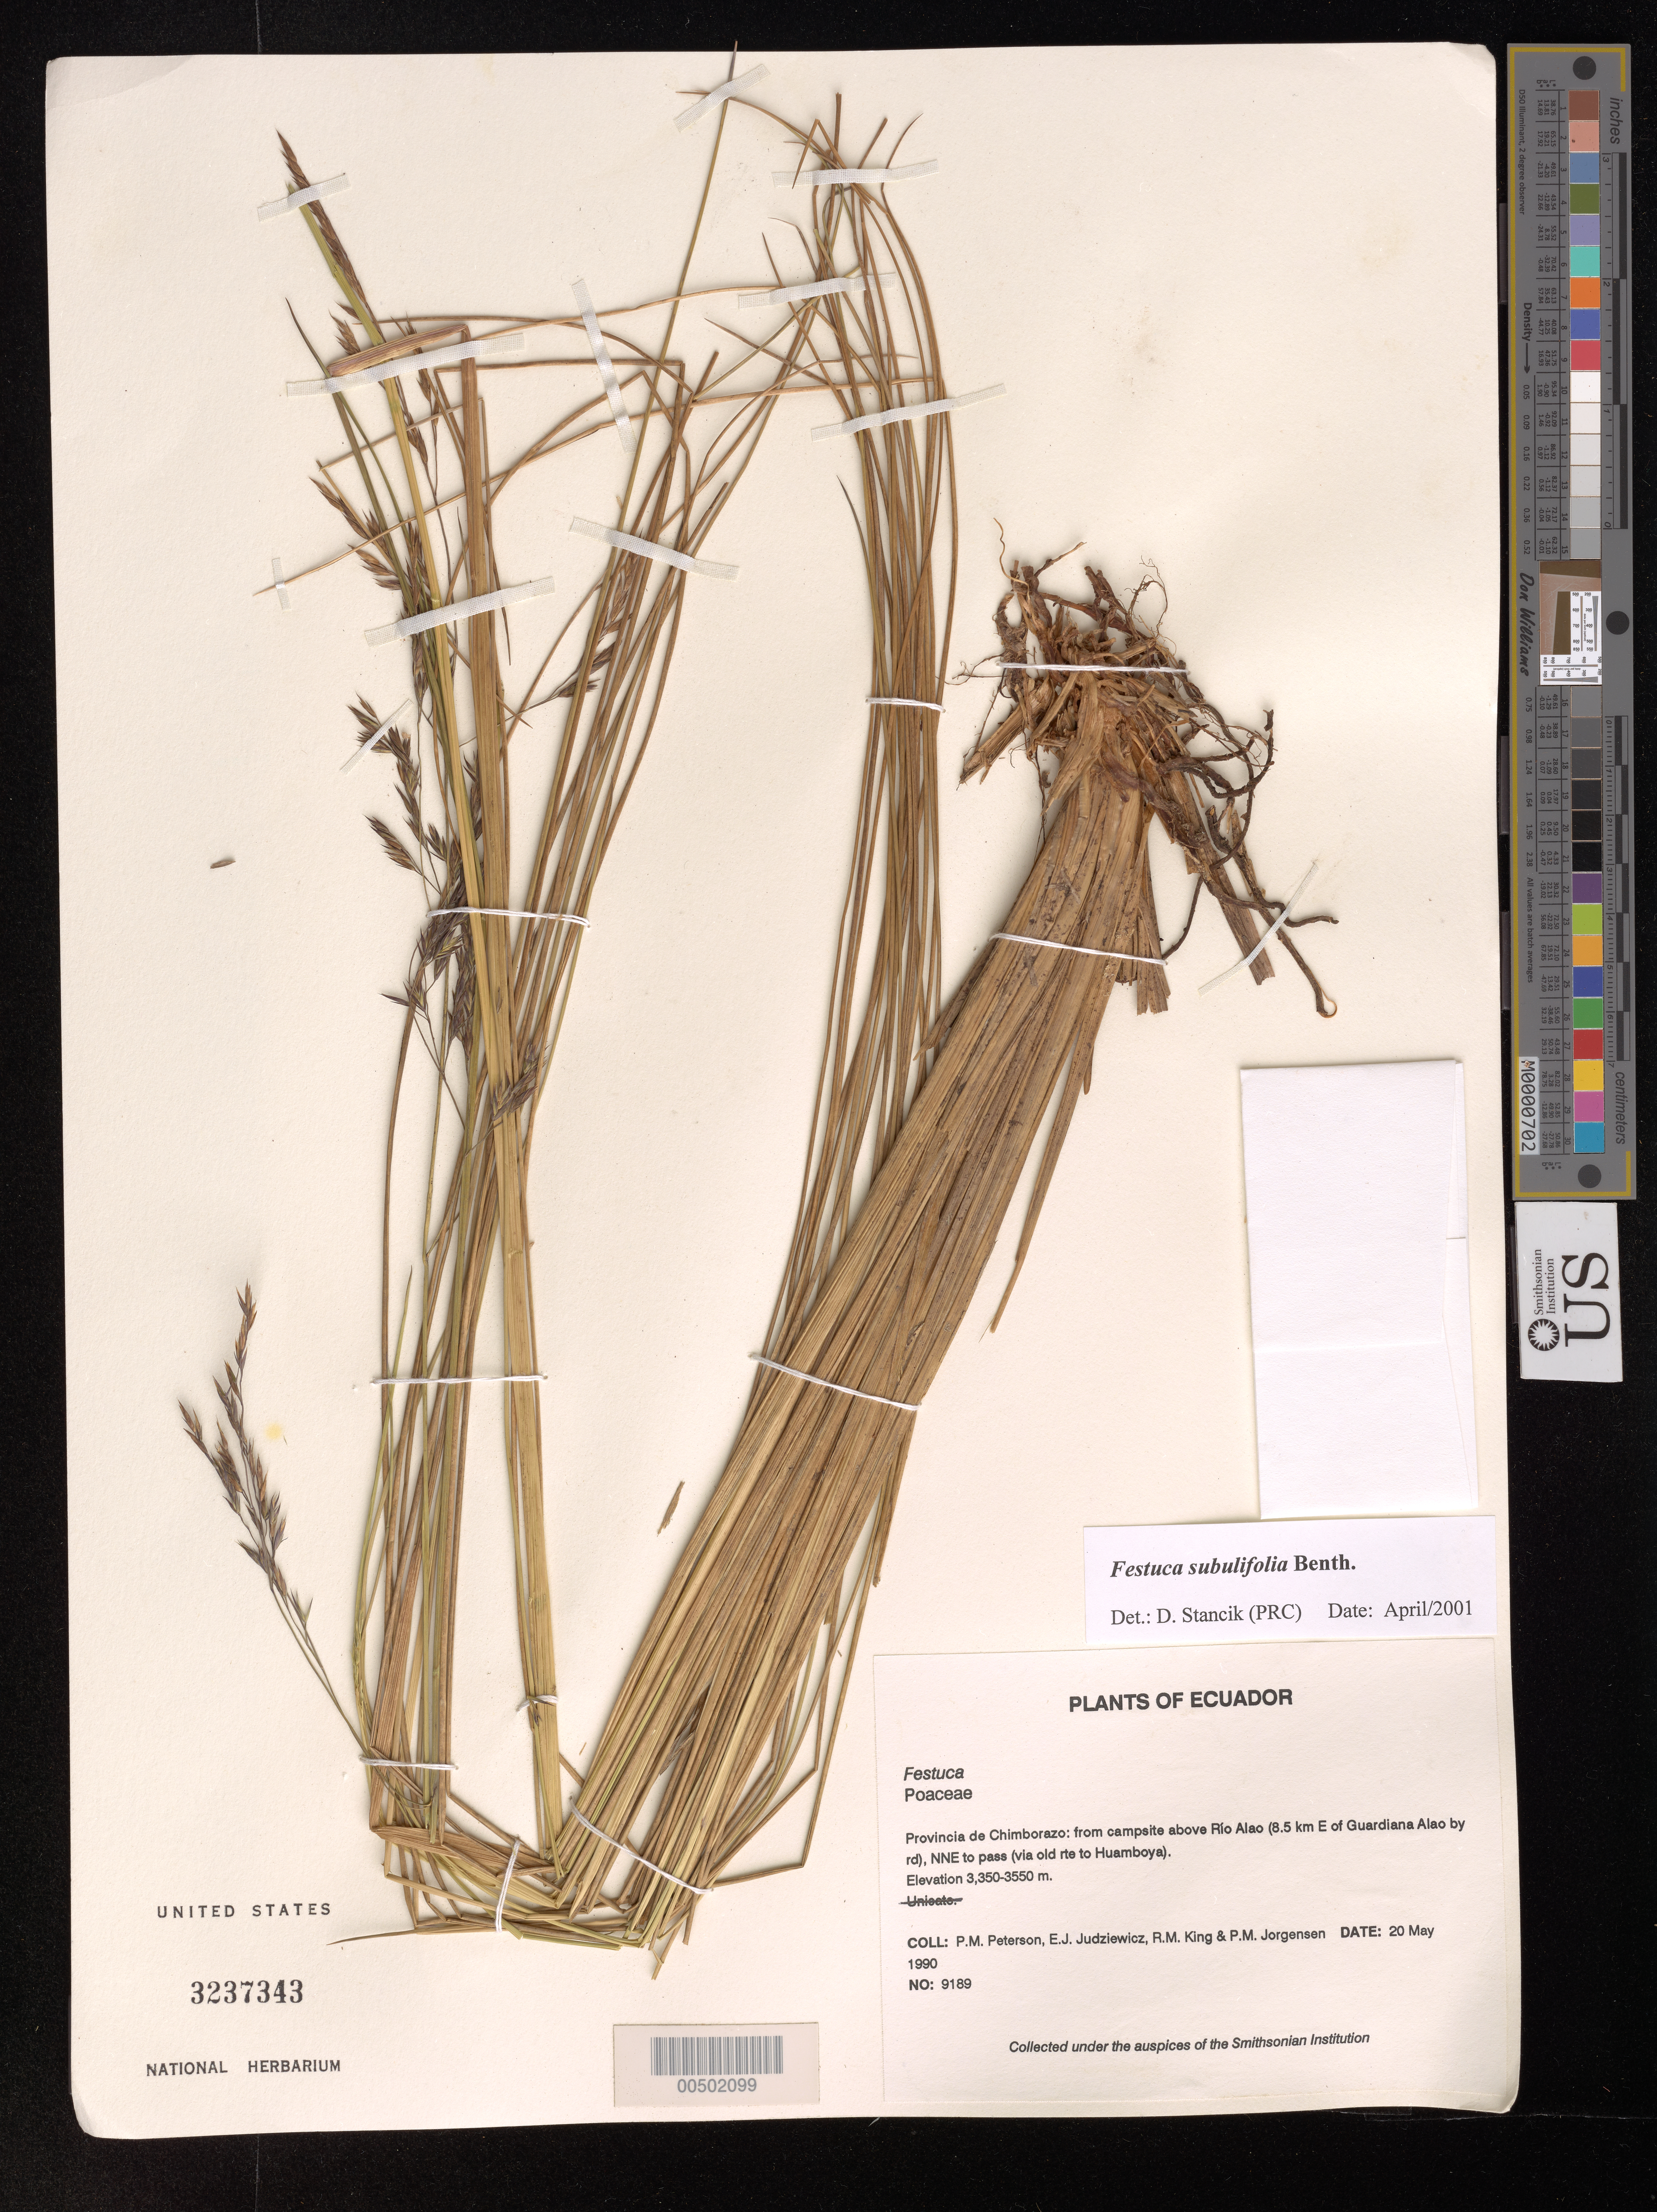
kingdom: Plantae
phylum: Tracheophyta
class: Liliopsida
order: Poales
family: Poaceae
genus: Festuca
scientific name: Festuca subulifolia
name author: Benth.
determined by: Stancik, D.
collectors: P. M. Peterson, E. J. Judziewicz, R. M. King & P. M. Jørgensen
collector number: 09189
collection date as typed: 20 May 1990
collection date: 1990-05-20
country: Ecuador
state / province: Chimborazo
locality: From campsite above Rio Alao (8.5 km E of guardiana Alao by rd) NNEto Pass (via old rte to Huamboya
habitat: Elevation 3,350-3550 m.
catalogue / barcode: US 3237343